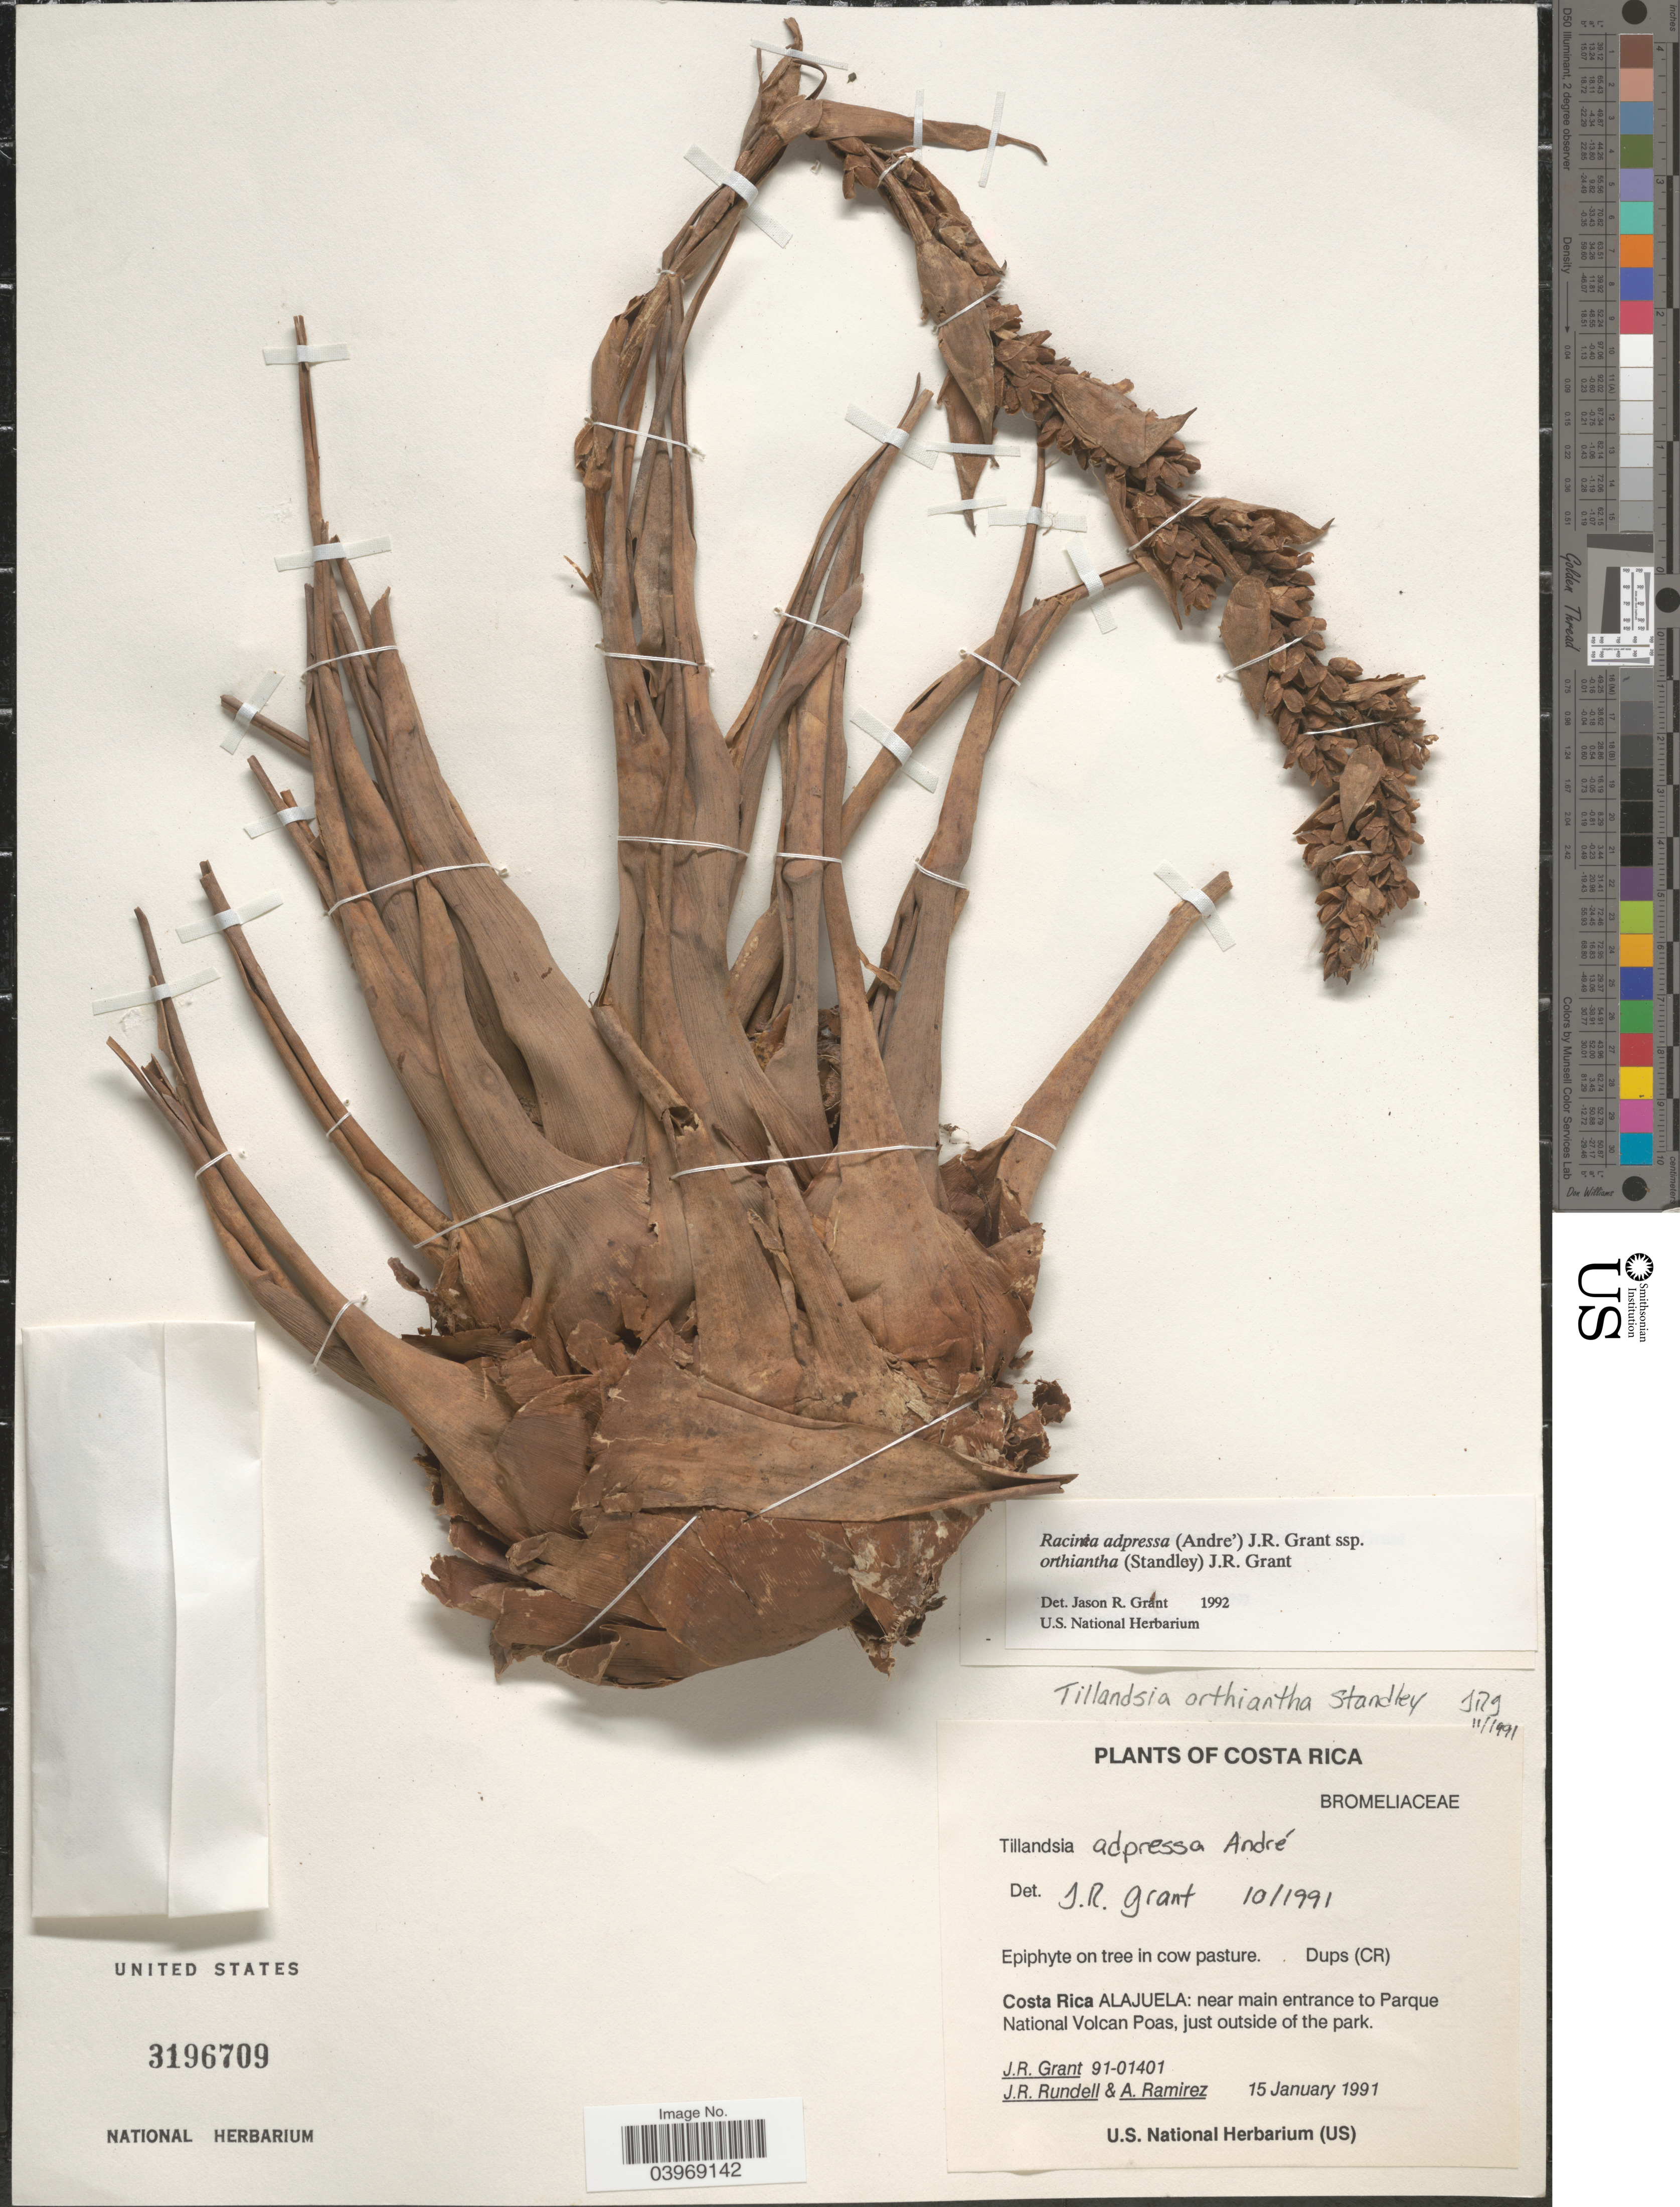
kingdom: Plantae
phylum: Tracheophyta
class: Liliopsida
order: Poales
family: Bromeliaceae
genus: Racinaea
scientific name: Racinaea adpressa subsp. orthiantha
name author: (Standl.) J.R. Grant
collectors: J. Grant, J. R. Rundell & A. Ramirez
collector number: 91-01401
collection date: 1991-01-15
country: Costa Rica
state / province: Alajuela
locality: Near main entrance to Parque National Volcan Poas, just outside of the park.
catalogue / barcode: US 3196709